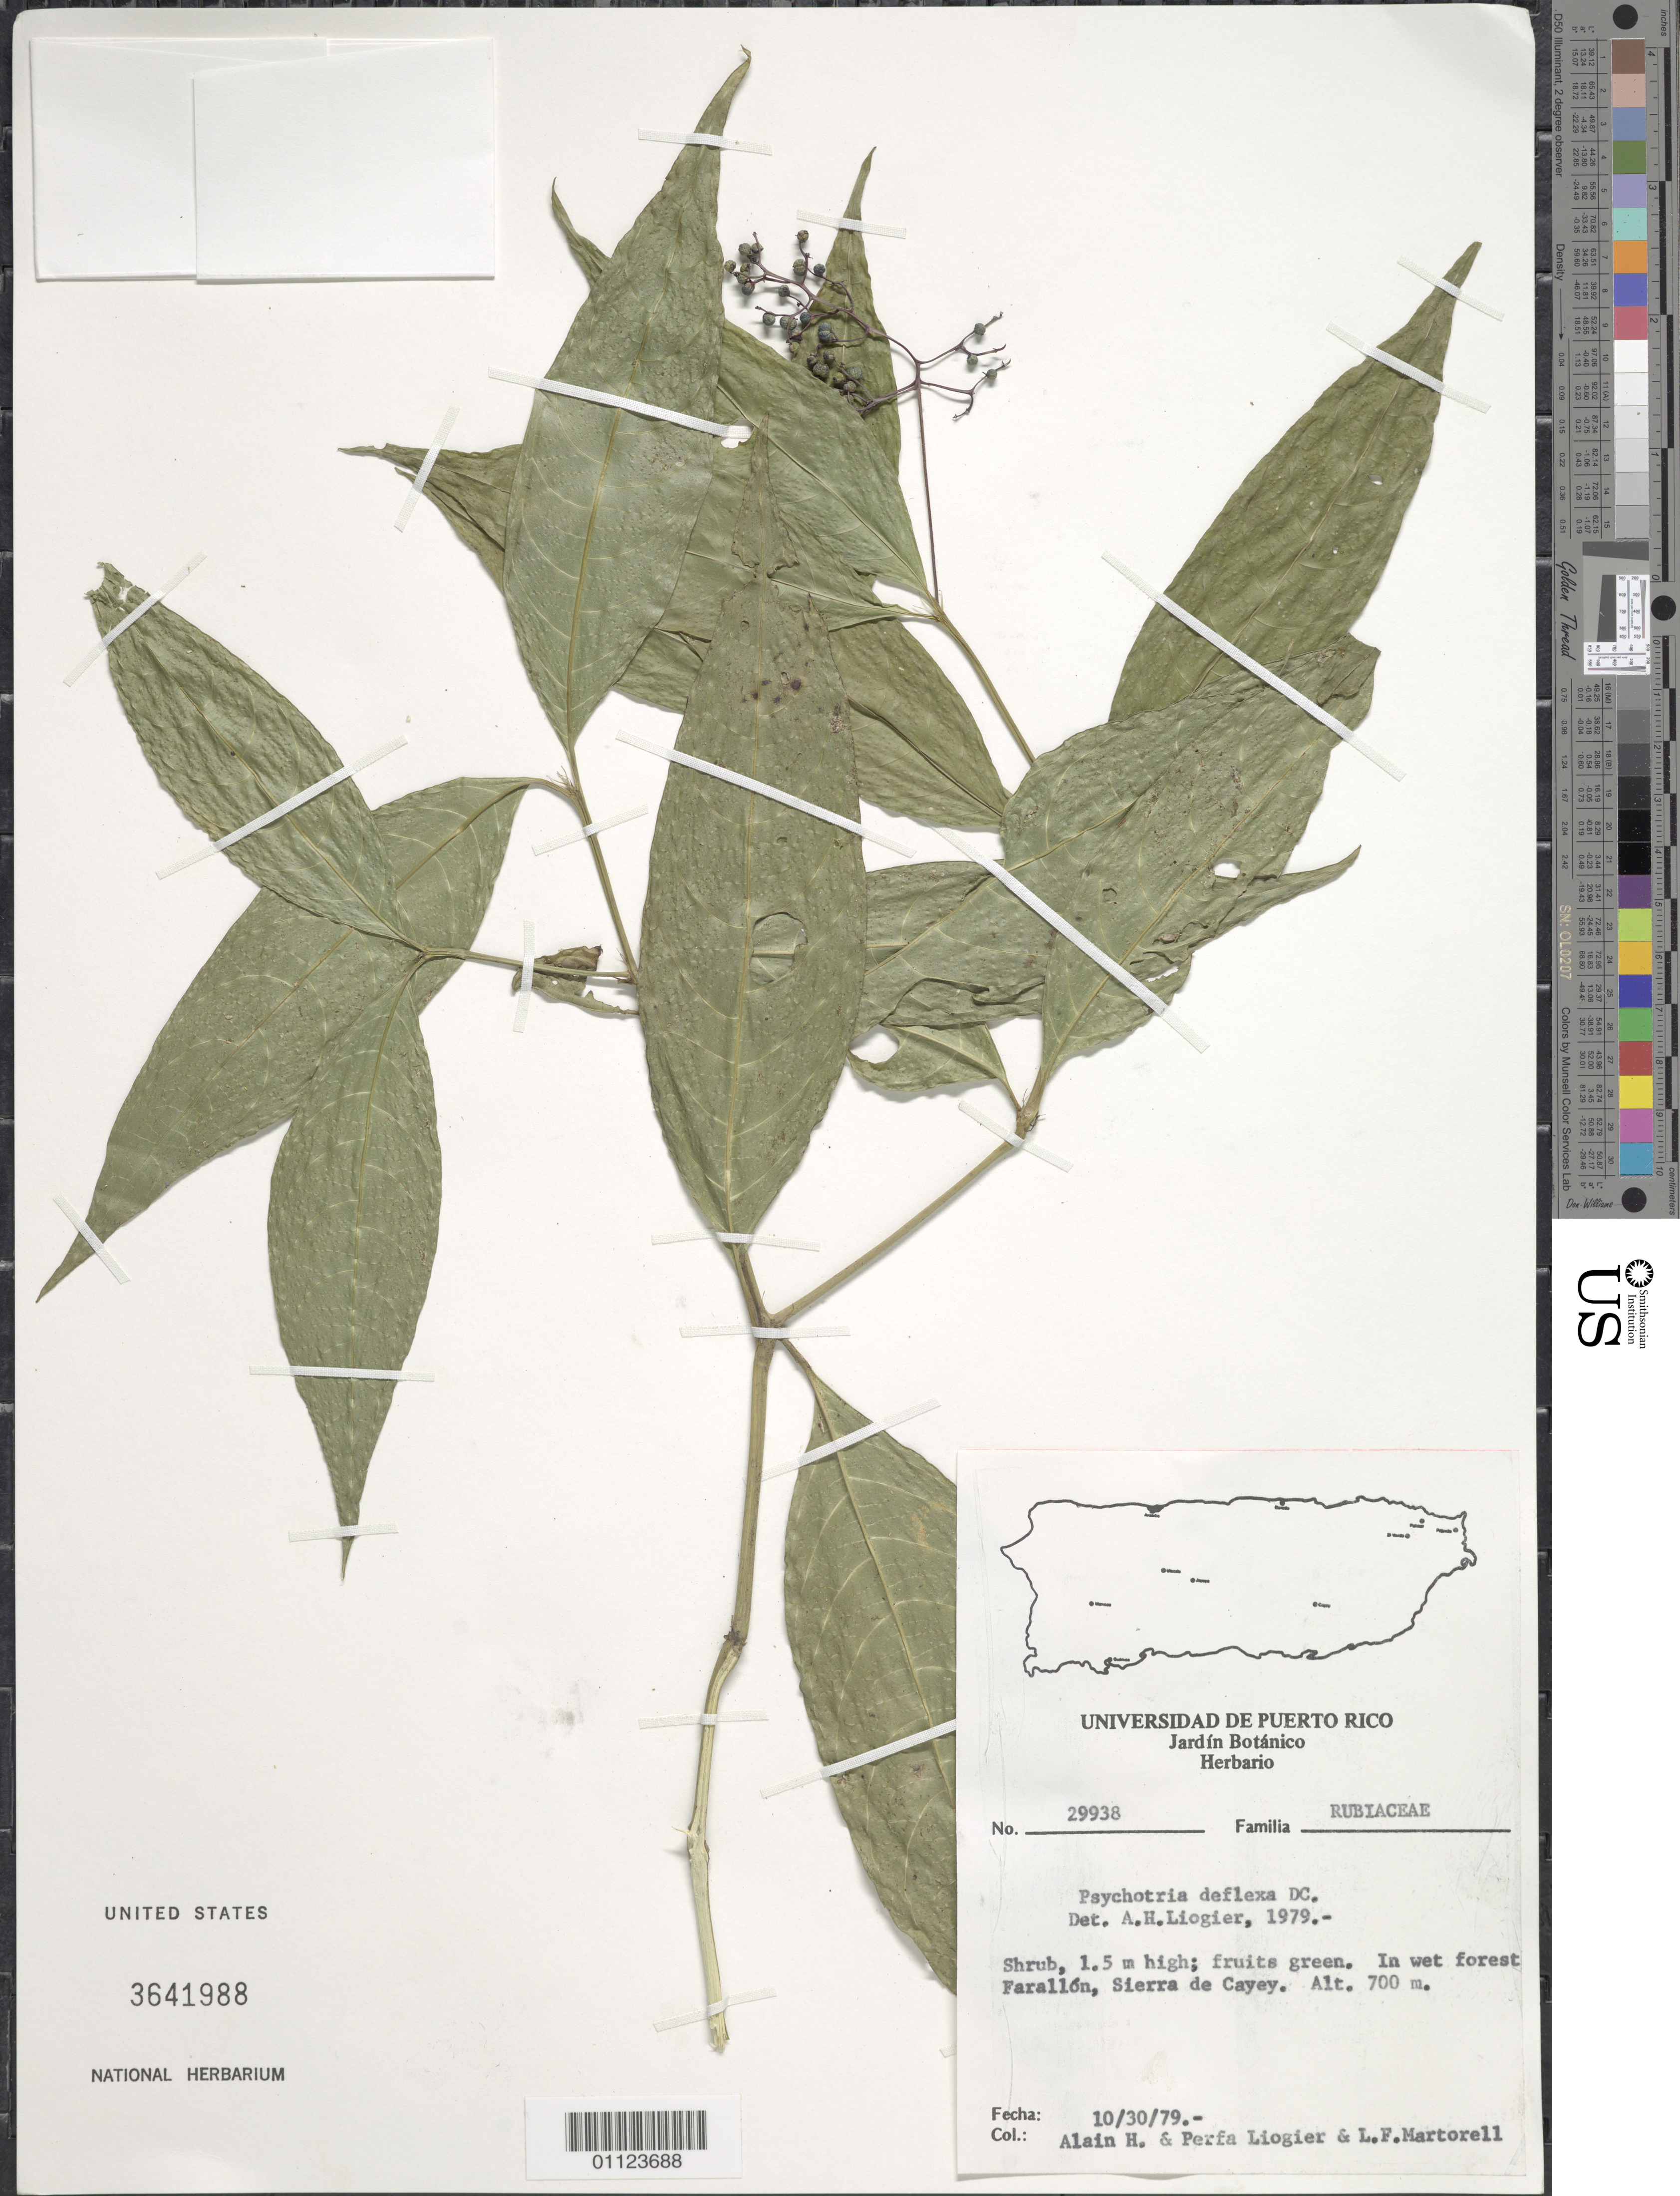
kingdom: Plantae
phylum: Tracheophyta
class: Magnoliopsida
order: Gentianales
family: Rubiaceae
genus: Psychotria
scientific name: Psychotria deflexa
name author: DC.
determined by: Liogier, Alain H.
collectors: A. H. Liogier, M. P. Liogier & L. Martorell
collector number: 29938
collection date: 1979-10-30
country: Puerto Rico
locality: Sierra de Cayey, Farallón.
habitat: In wet forest.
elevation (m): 700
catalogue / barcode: US 3641988